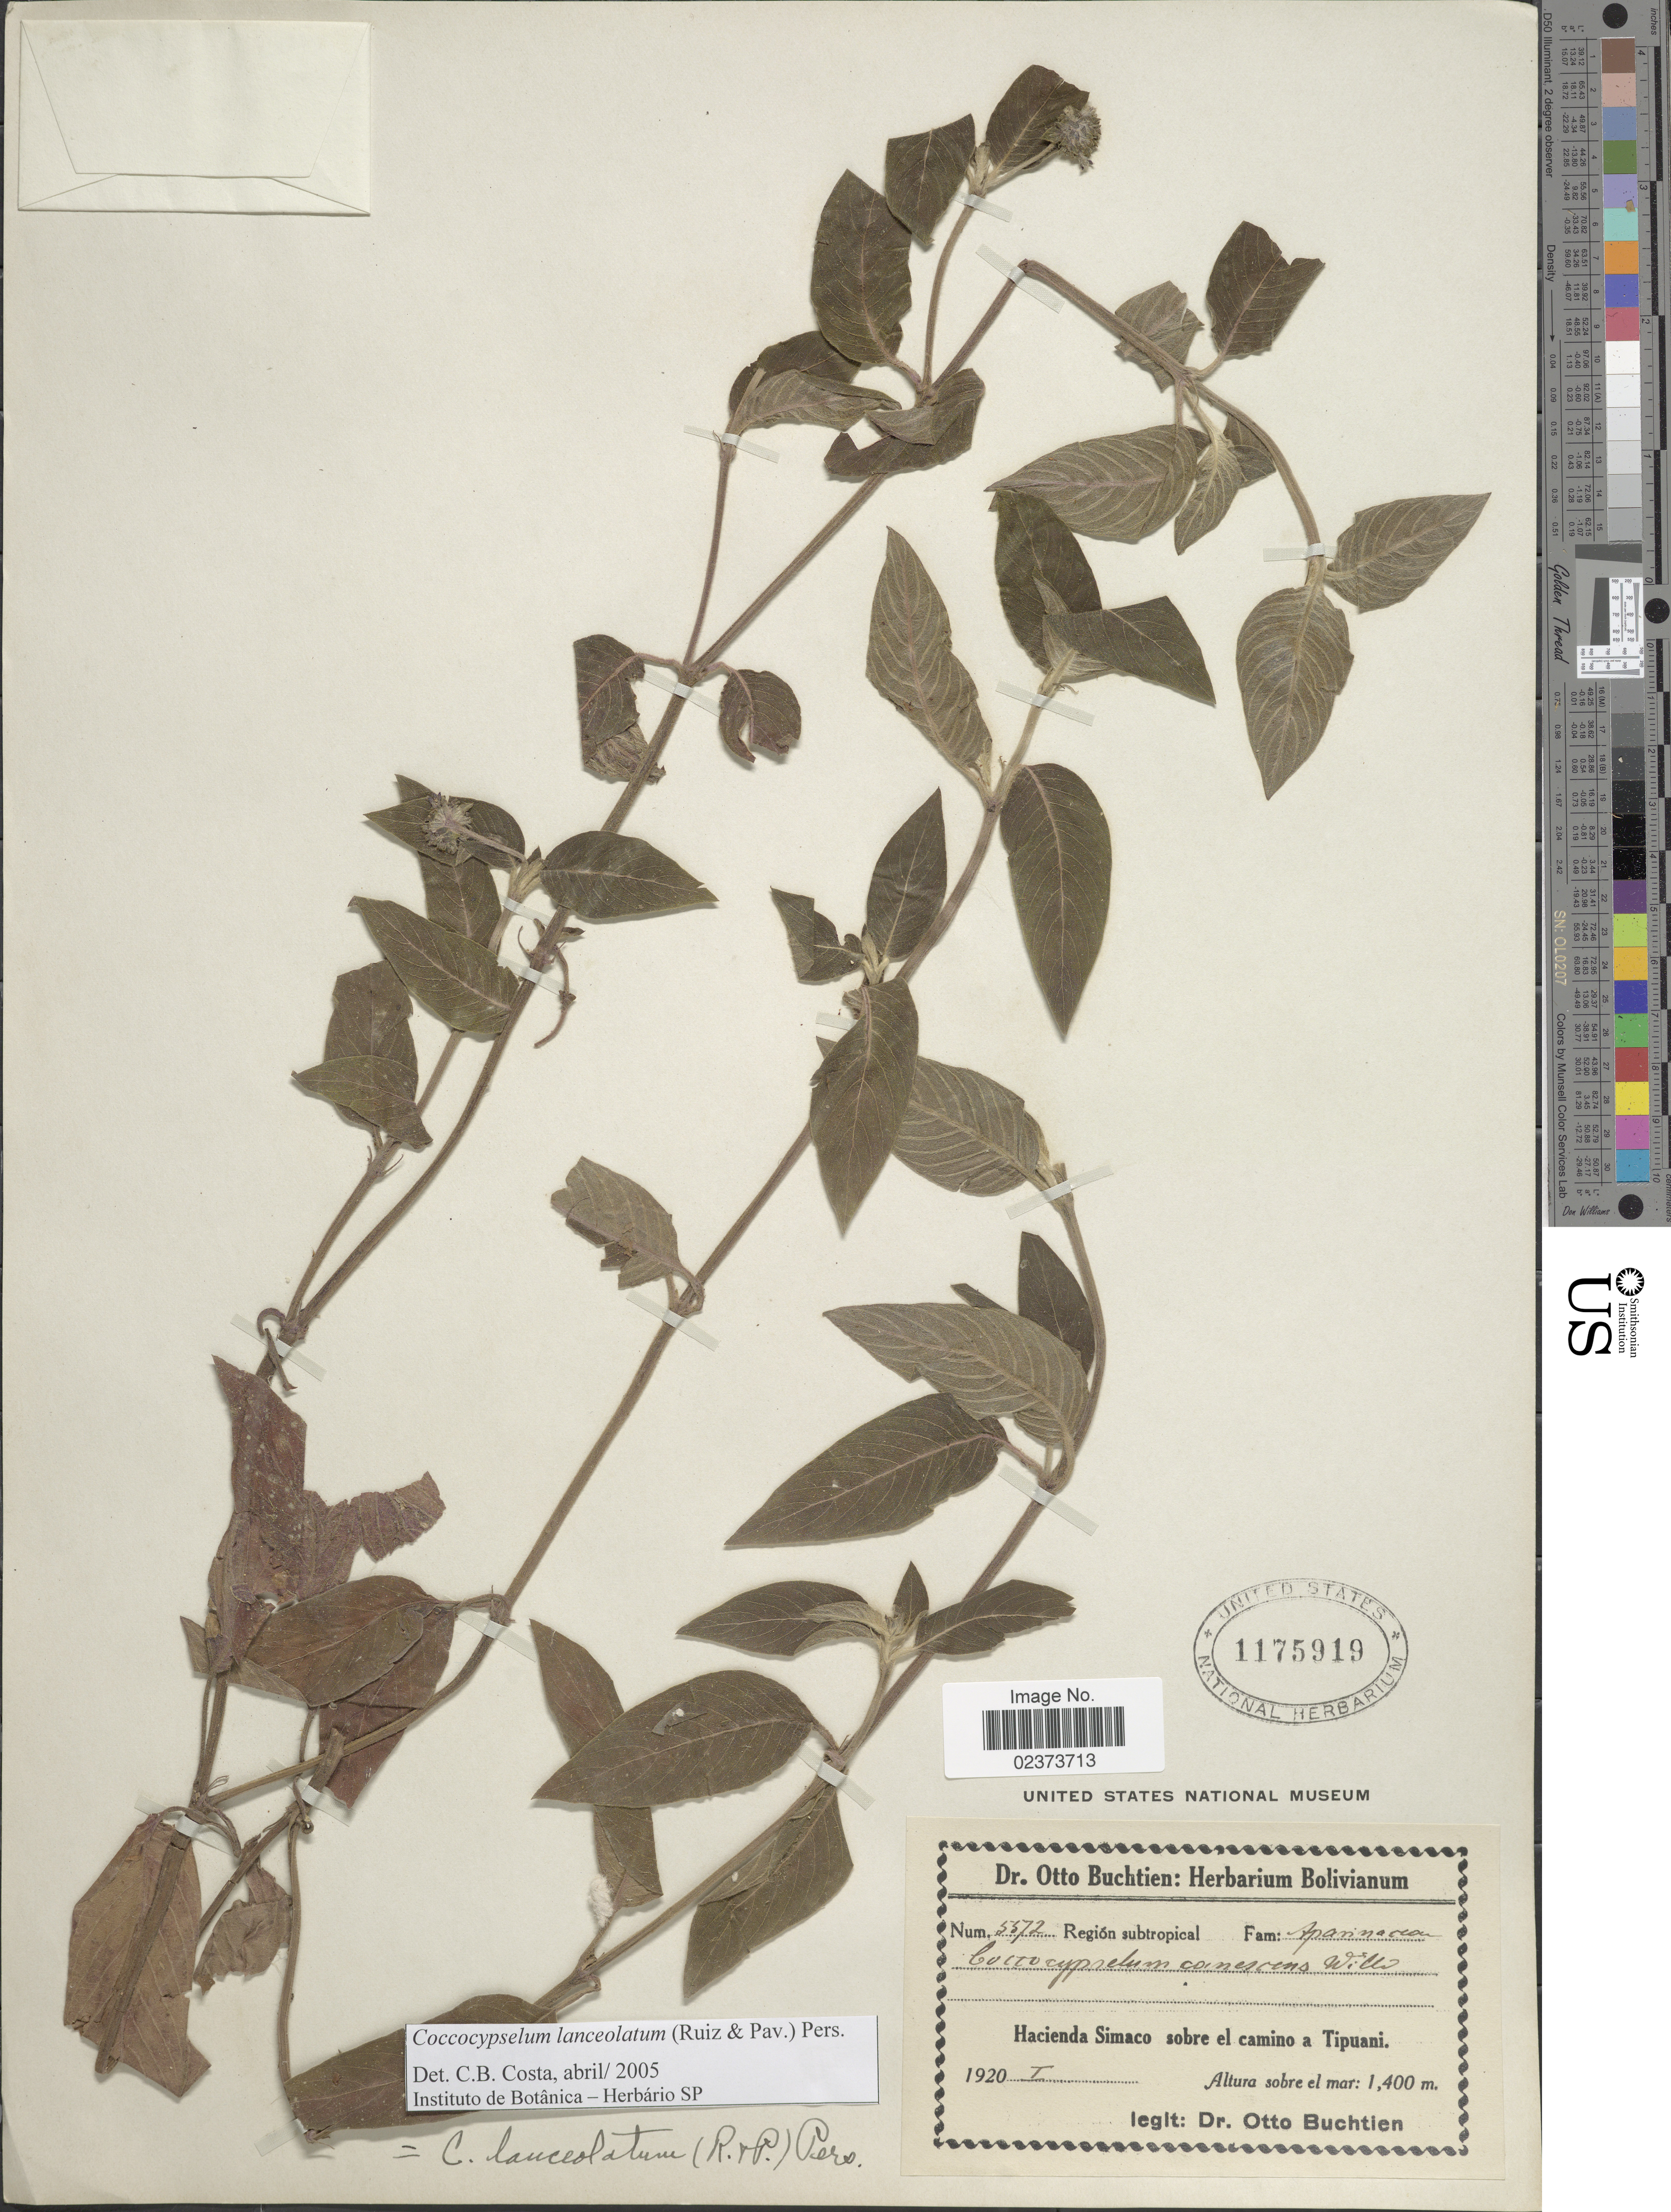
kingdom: Plantae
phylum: Tracheophyta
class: Magnoliopsida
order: Gentianales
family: Rubiaceae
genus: Coccocypselum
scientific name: Coccocypselum lanceolatum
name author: (Ruiz & Pav.) Pers.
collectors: O. Buchtien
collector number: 5572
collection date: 1920-01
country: Bolivia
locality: Región subtropical, Hacienda Simaco sobre el camino a Tipuani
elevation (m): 1400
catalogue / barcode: US 1175919